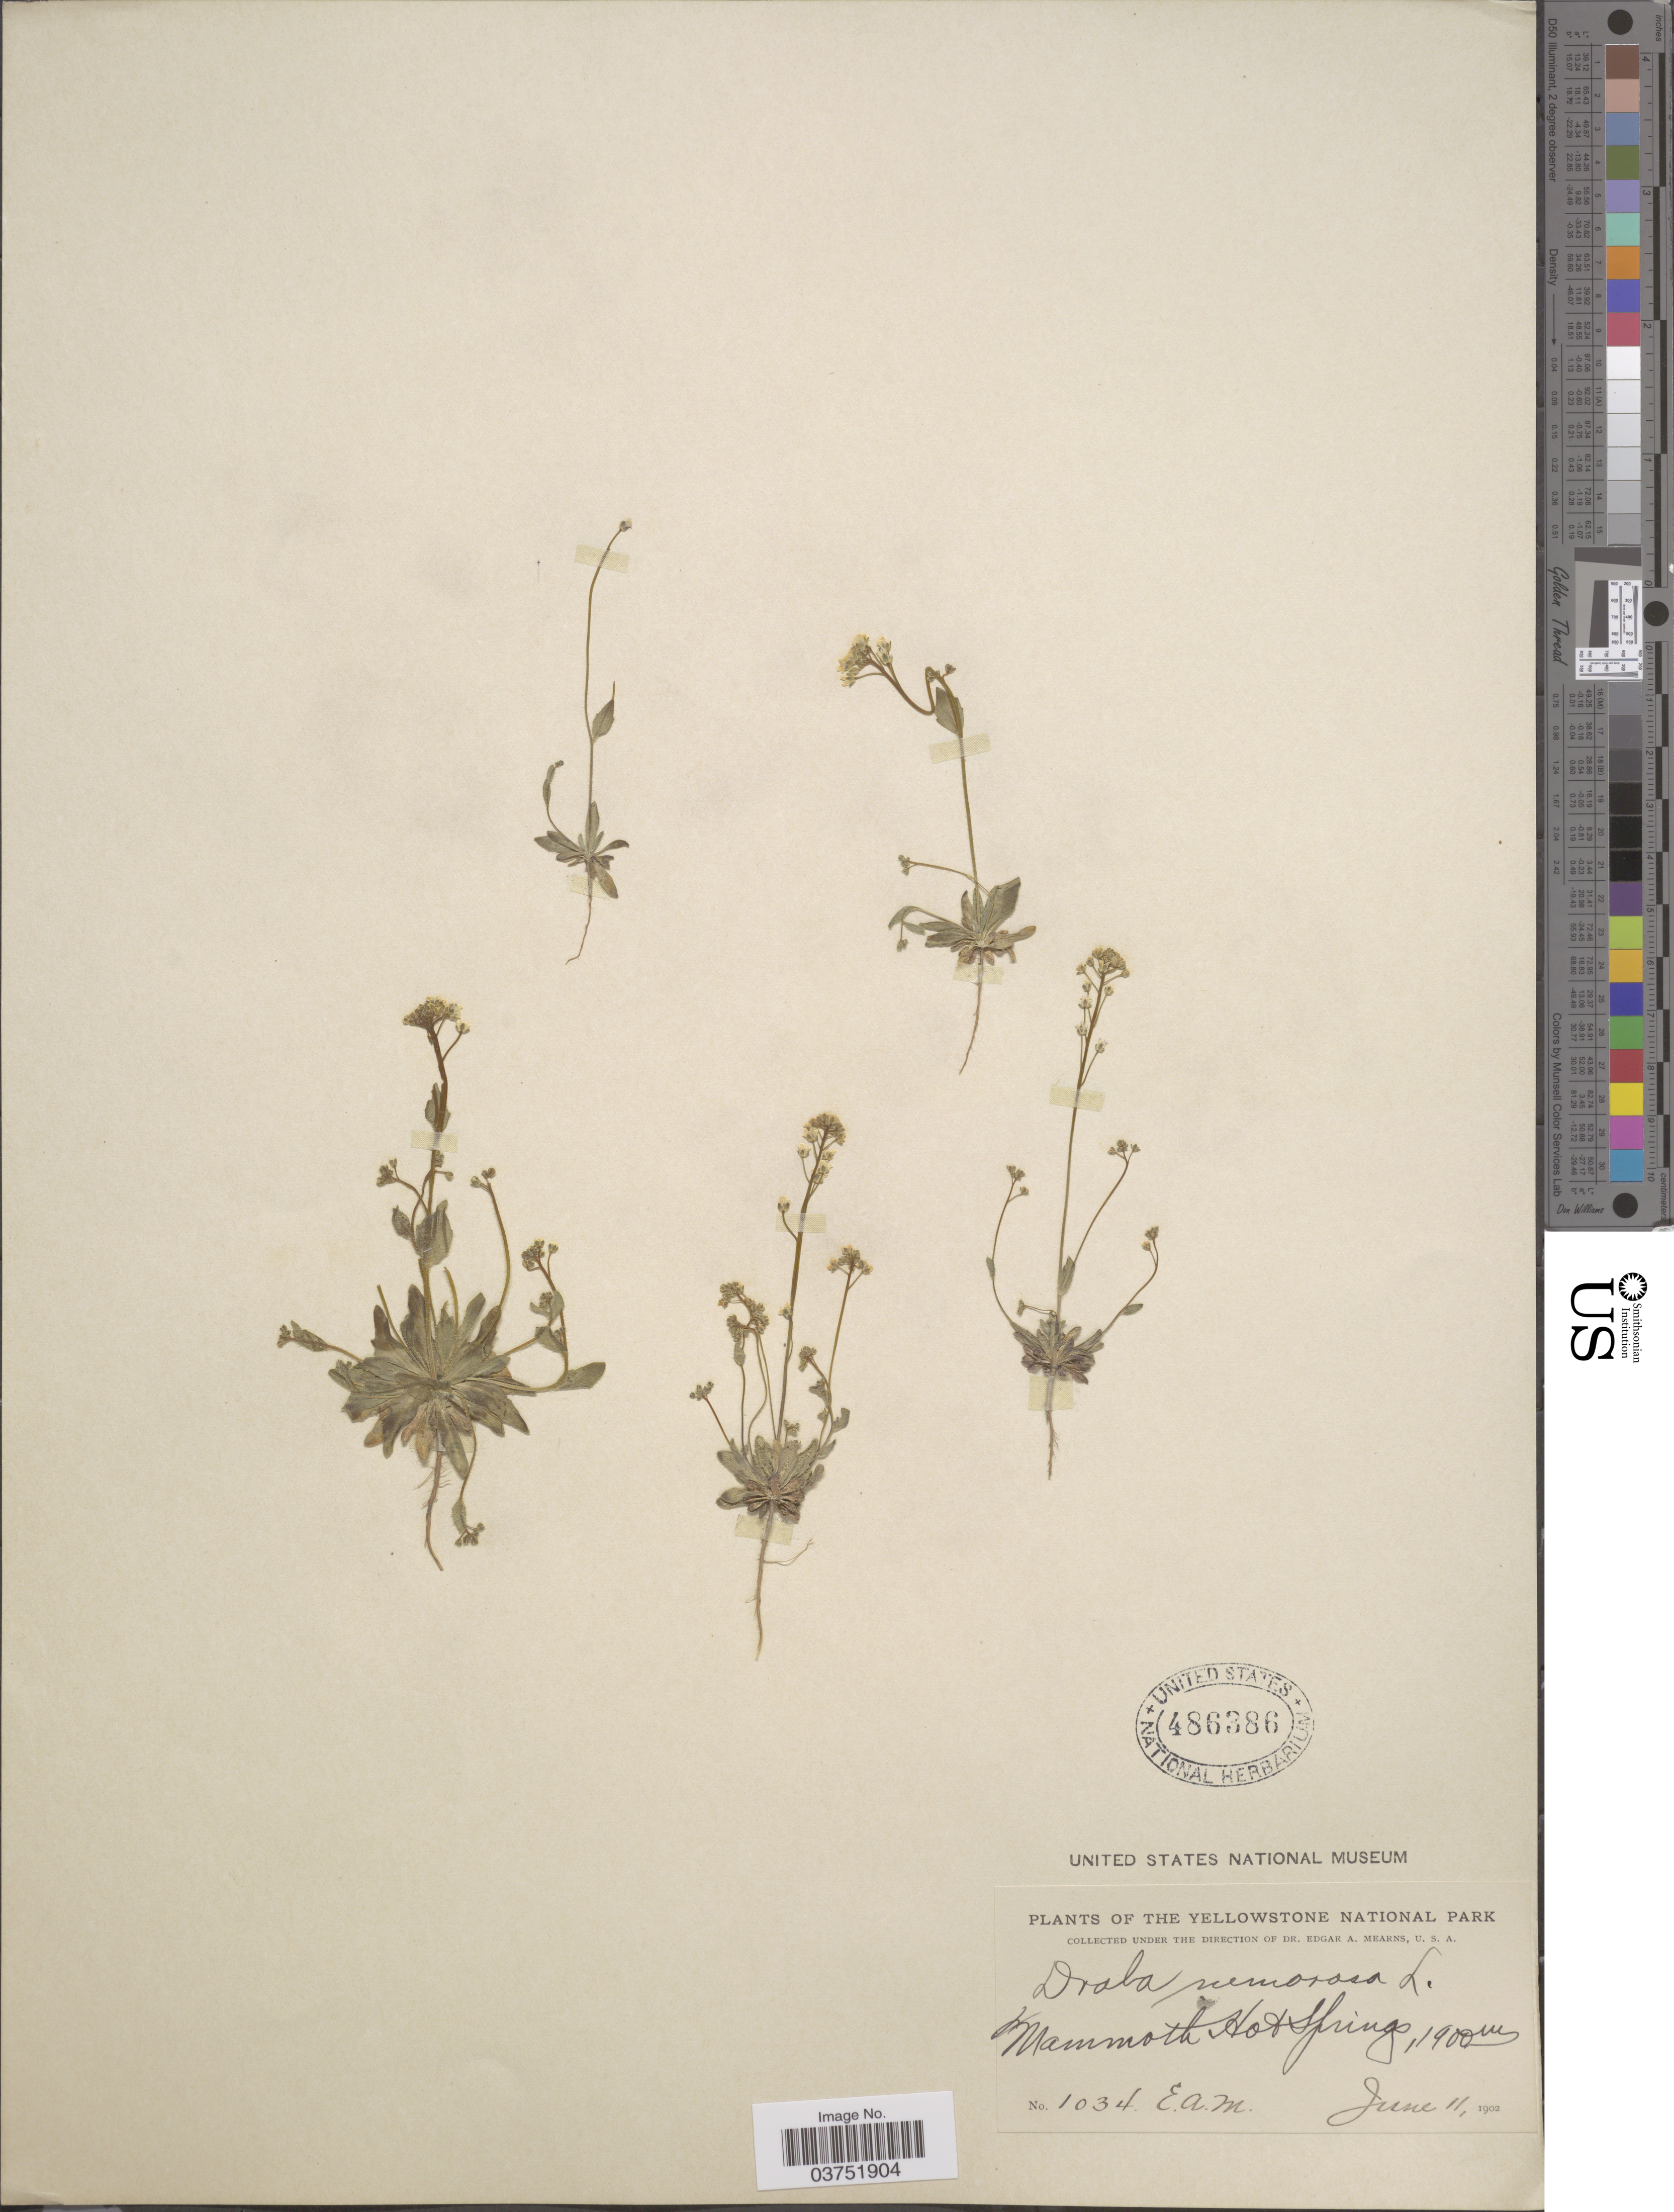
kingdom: Plantae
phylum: Tracheophyta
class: Magnoliopsida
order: Brassicales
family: Brassicaceae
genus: Draba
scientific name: Draba nemorosa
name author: L.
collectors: E. A. Mearns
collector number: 1034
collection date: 1902-06-11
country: United States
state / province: Wyoming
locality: The Yellowstone National Park. Mammoth Hot Springs.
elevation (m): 1900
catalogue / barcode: US 488386